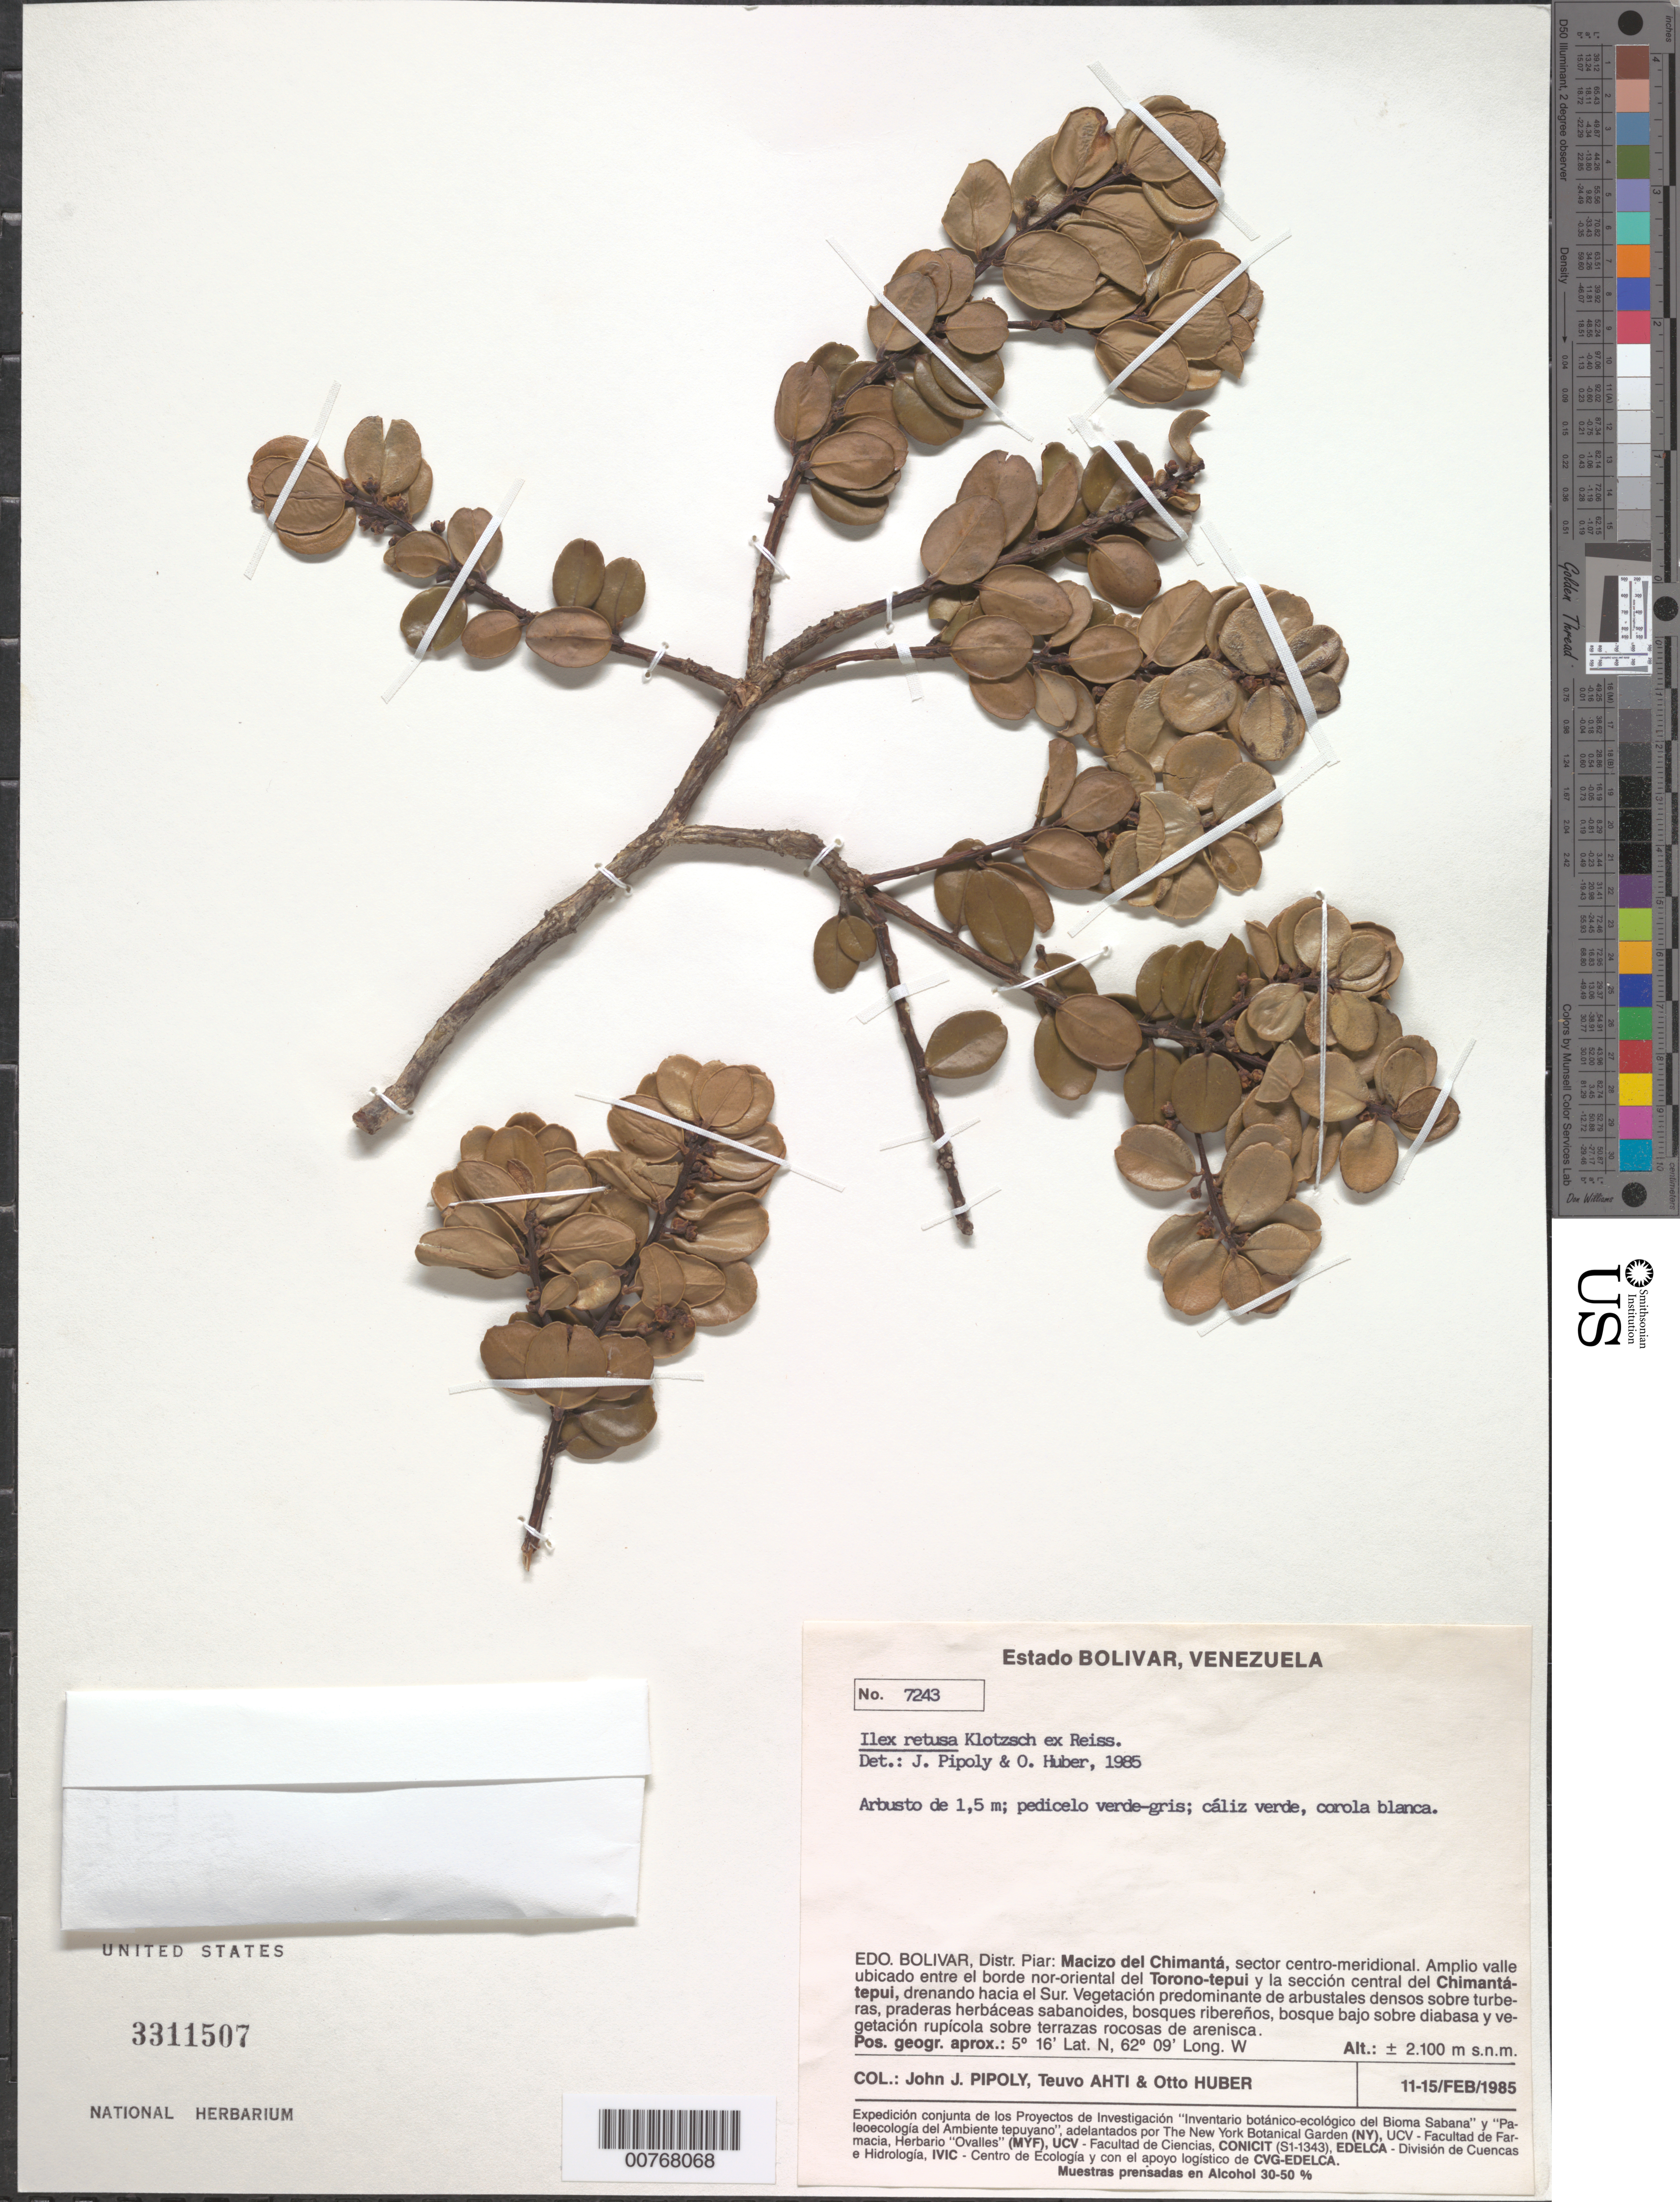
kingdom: Plantae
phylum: Tracheophyta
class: Magnoliopsida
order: Aquifoliales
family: Aquifoliaceae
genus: Ilex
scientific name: Ilex retusa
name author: Klotzsch ex Reissek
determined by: Pipoly, J. J.; Huber, O.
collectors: J. J. Pipoly, T. T. Ahti & O. Huber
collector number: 7243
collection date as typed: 11-Feb-85 to 15-Feb-85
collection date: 1985-02-11/1985-02-15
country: Venezuela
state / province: Bolívar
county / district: Piar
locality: Macizo del Chimantá, sector centro-meridional; wide valley between the northwest side of the Torono-tepuí and the middle section of the Chimantá-tepuí, draining from the south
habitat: Vegetación predominante de arbustales denso sobre turberas, praderas herbáceas sabanoides, bosques ribereños, bosque bajo sobre diabasa y vegetat…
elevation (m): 2100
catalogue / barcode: US 3311507